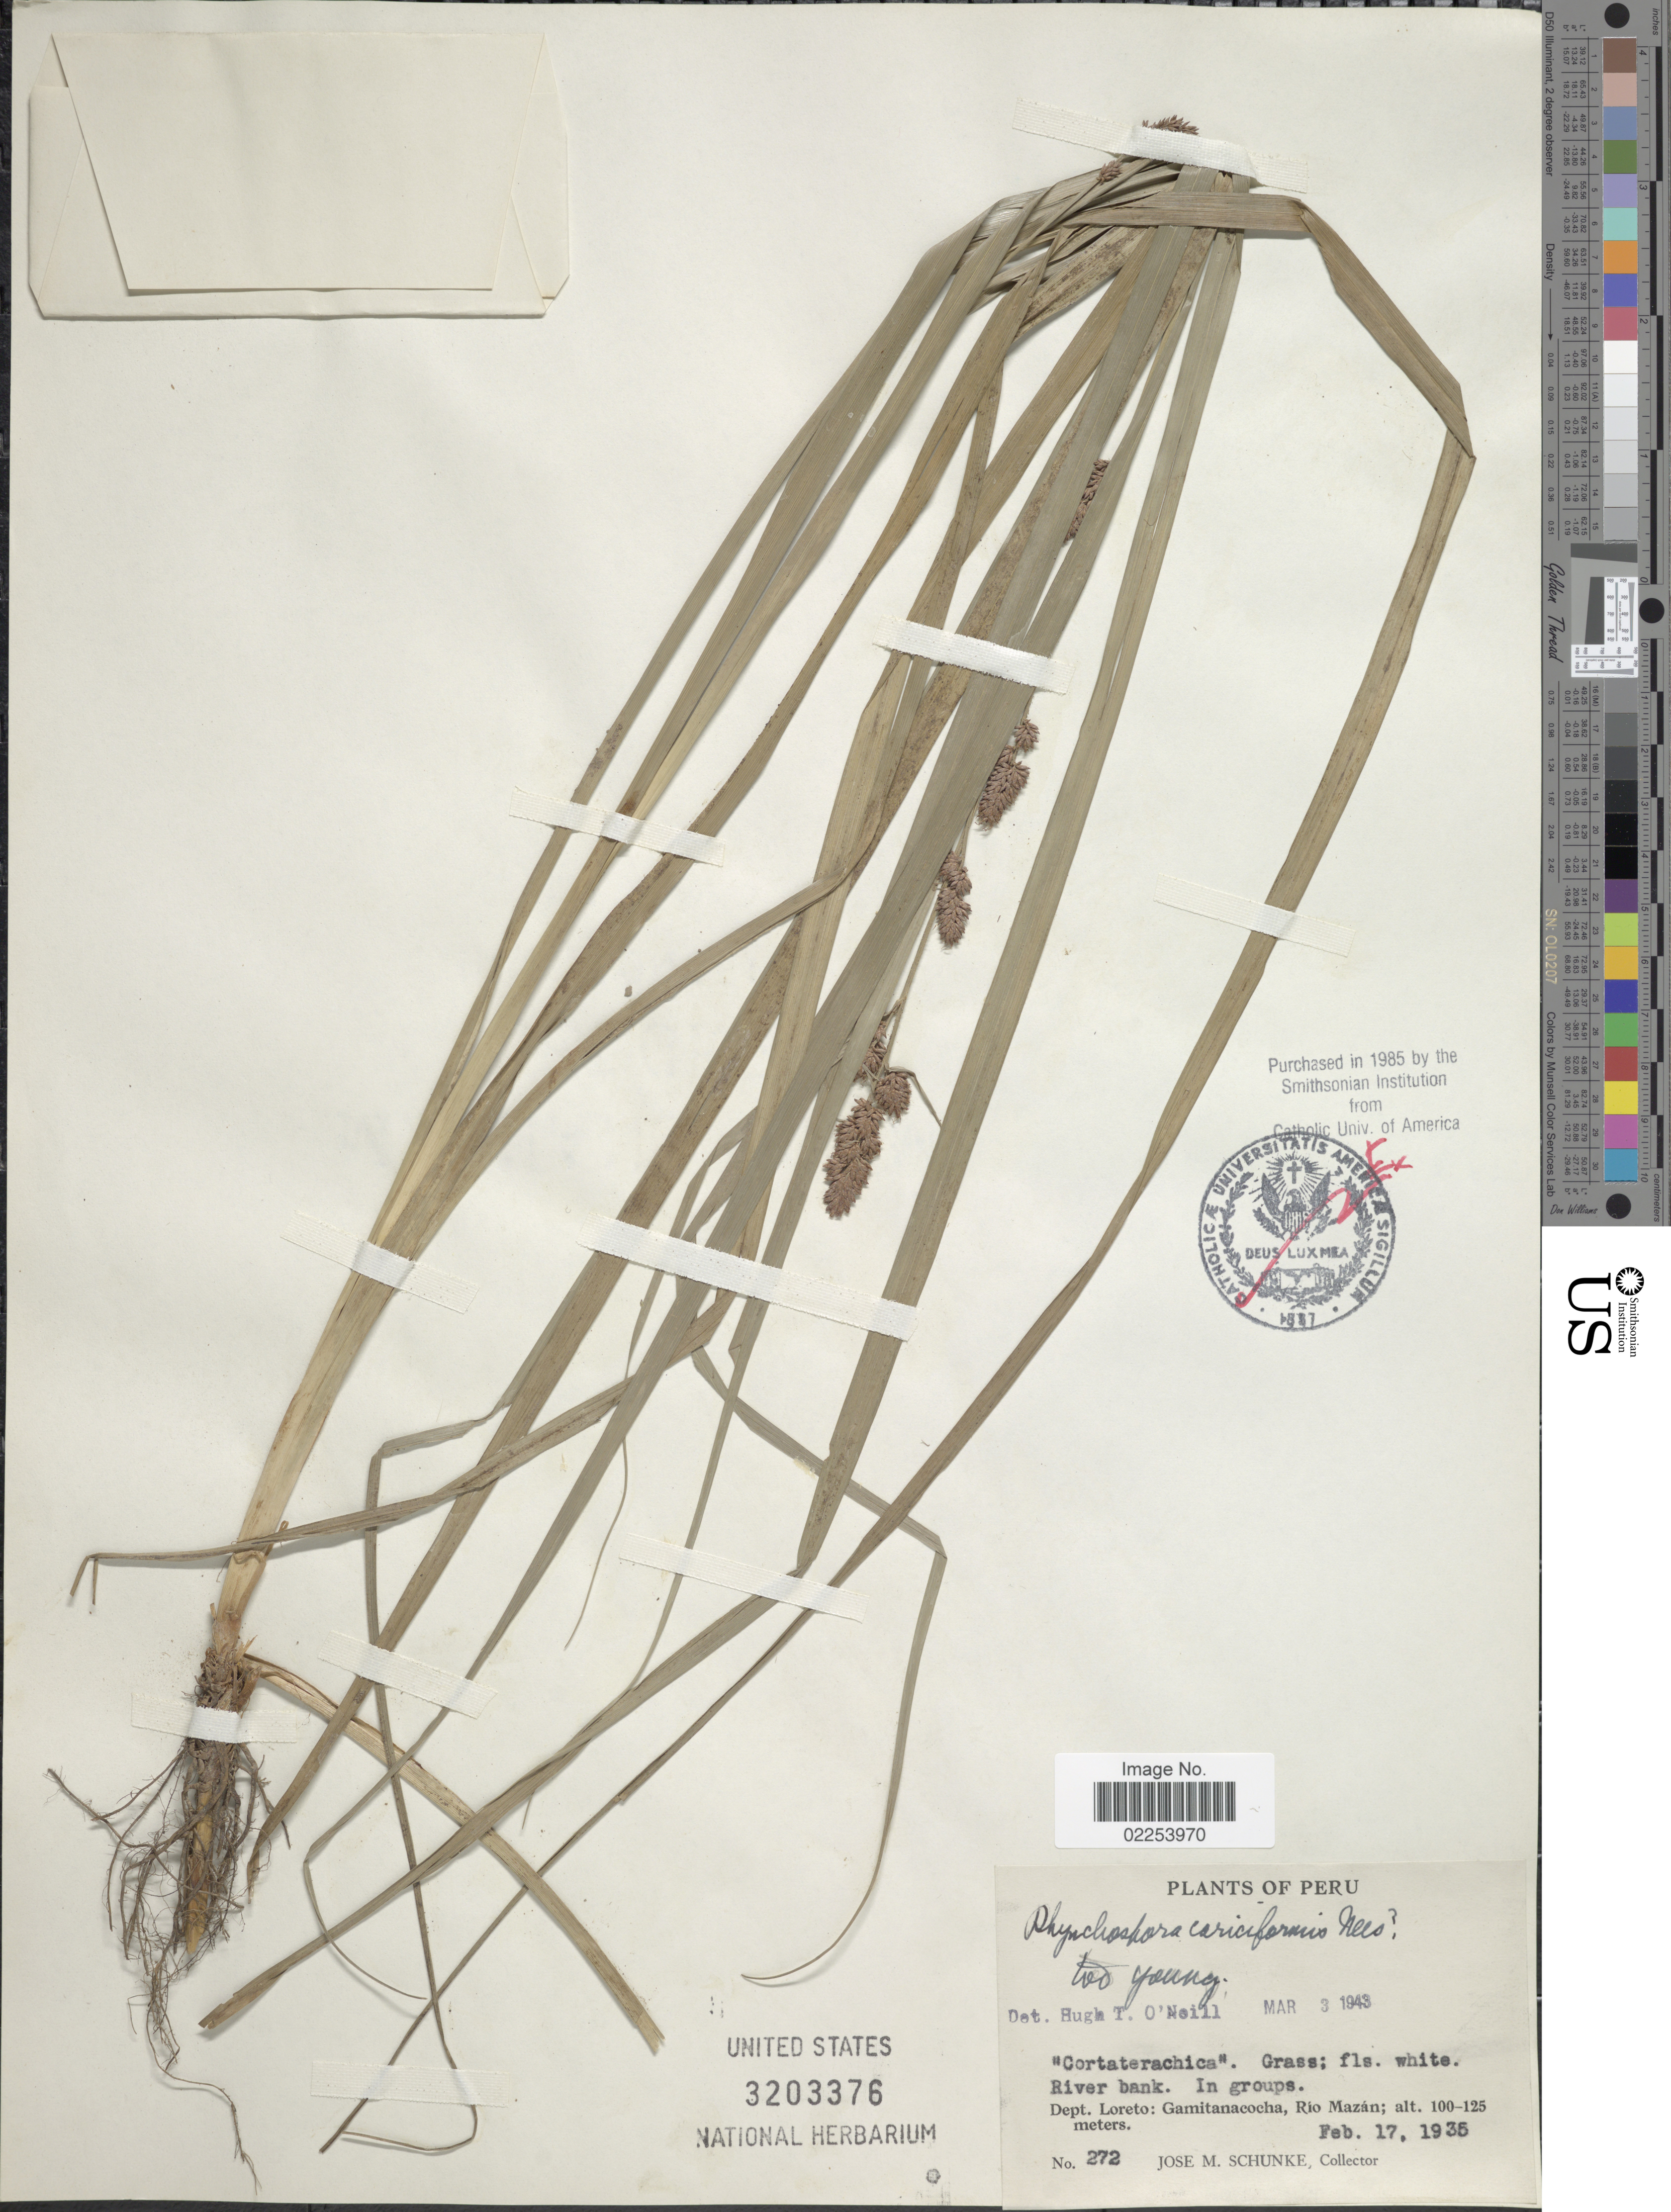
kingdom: Plantae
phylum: Tracheophyta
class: Liliopsida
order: Poales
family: Cyperaceae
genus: Rhynchospora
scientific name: Rhynchospora cariciformis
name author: Nees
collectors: J. M. Schunke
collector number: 272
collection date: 1935-02-17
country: Peru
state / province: Loreto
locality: Gamitanacocha, Rio Mazan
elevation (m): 100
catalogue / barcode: US 3203376